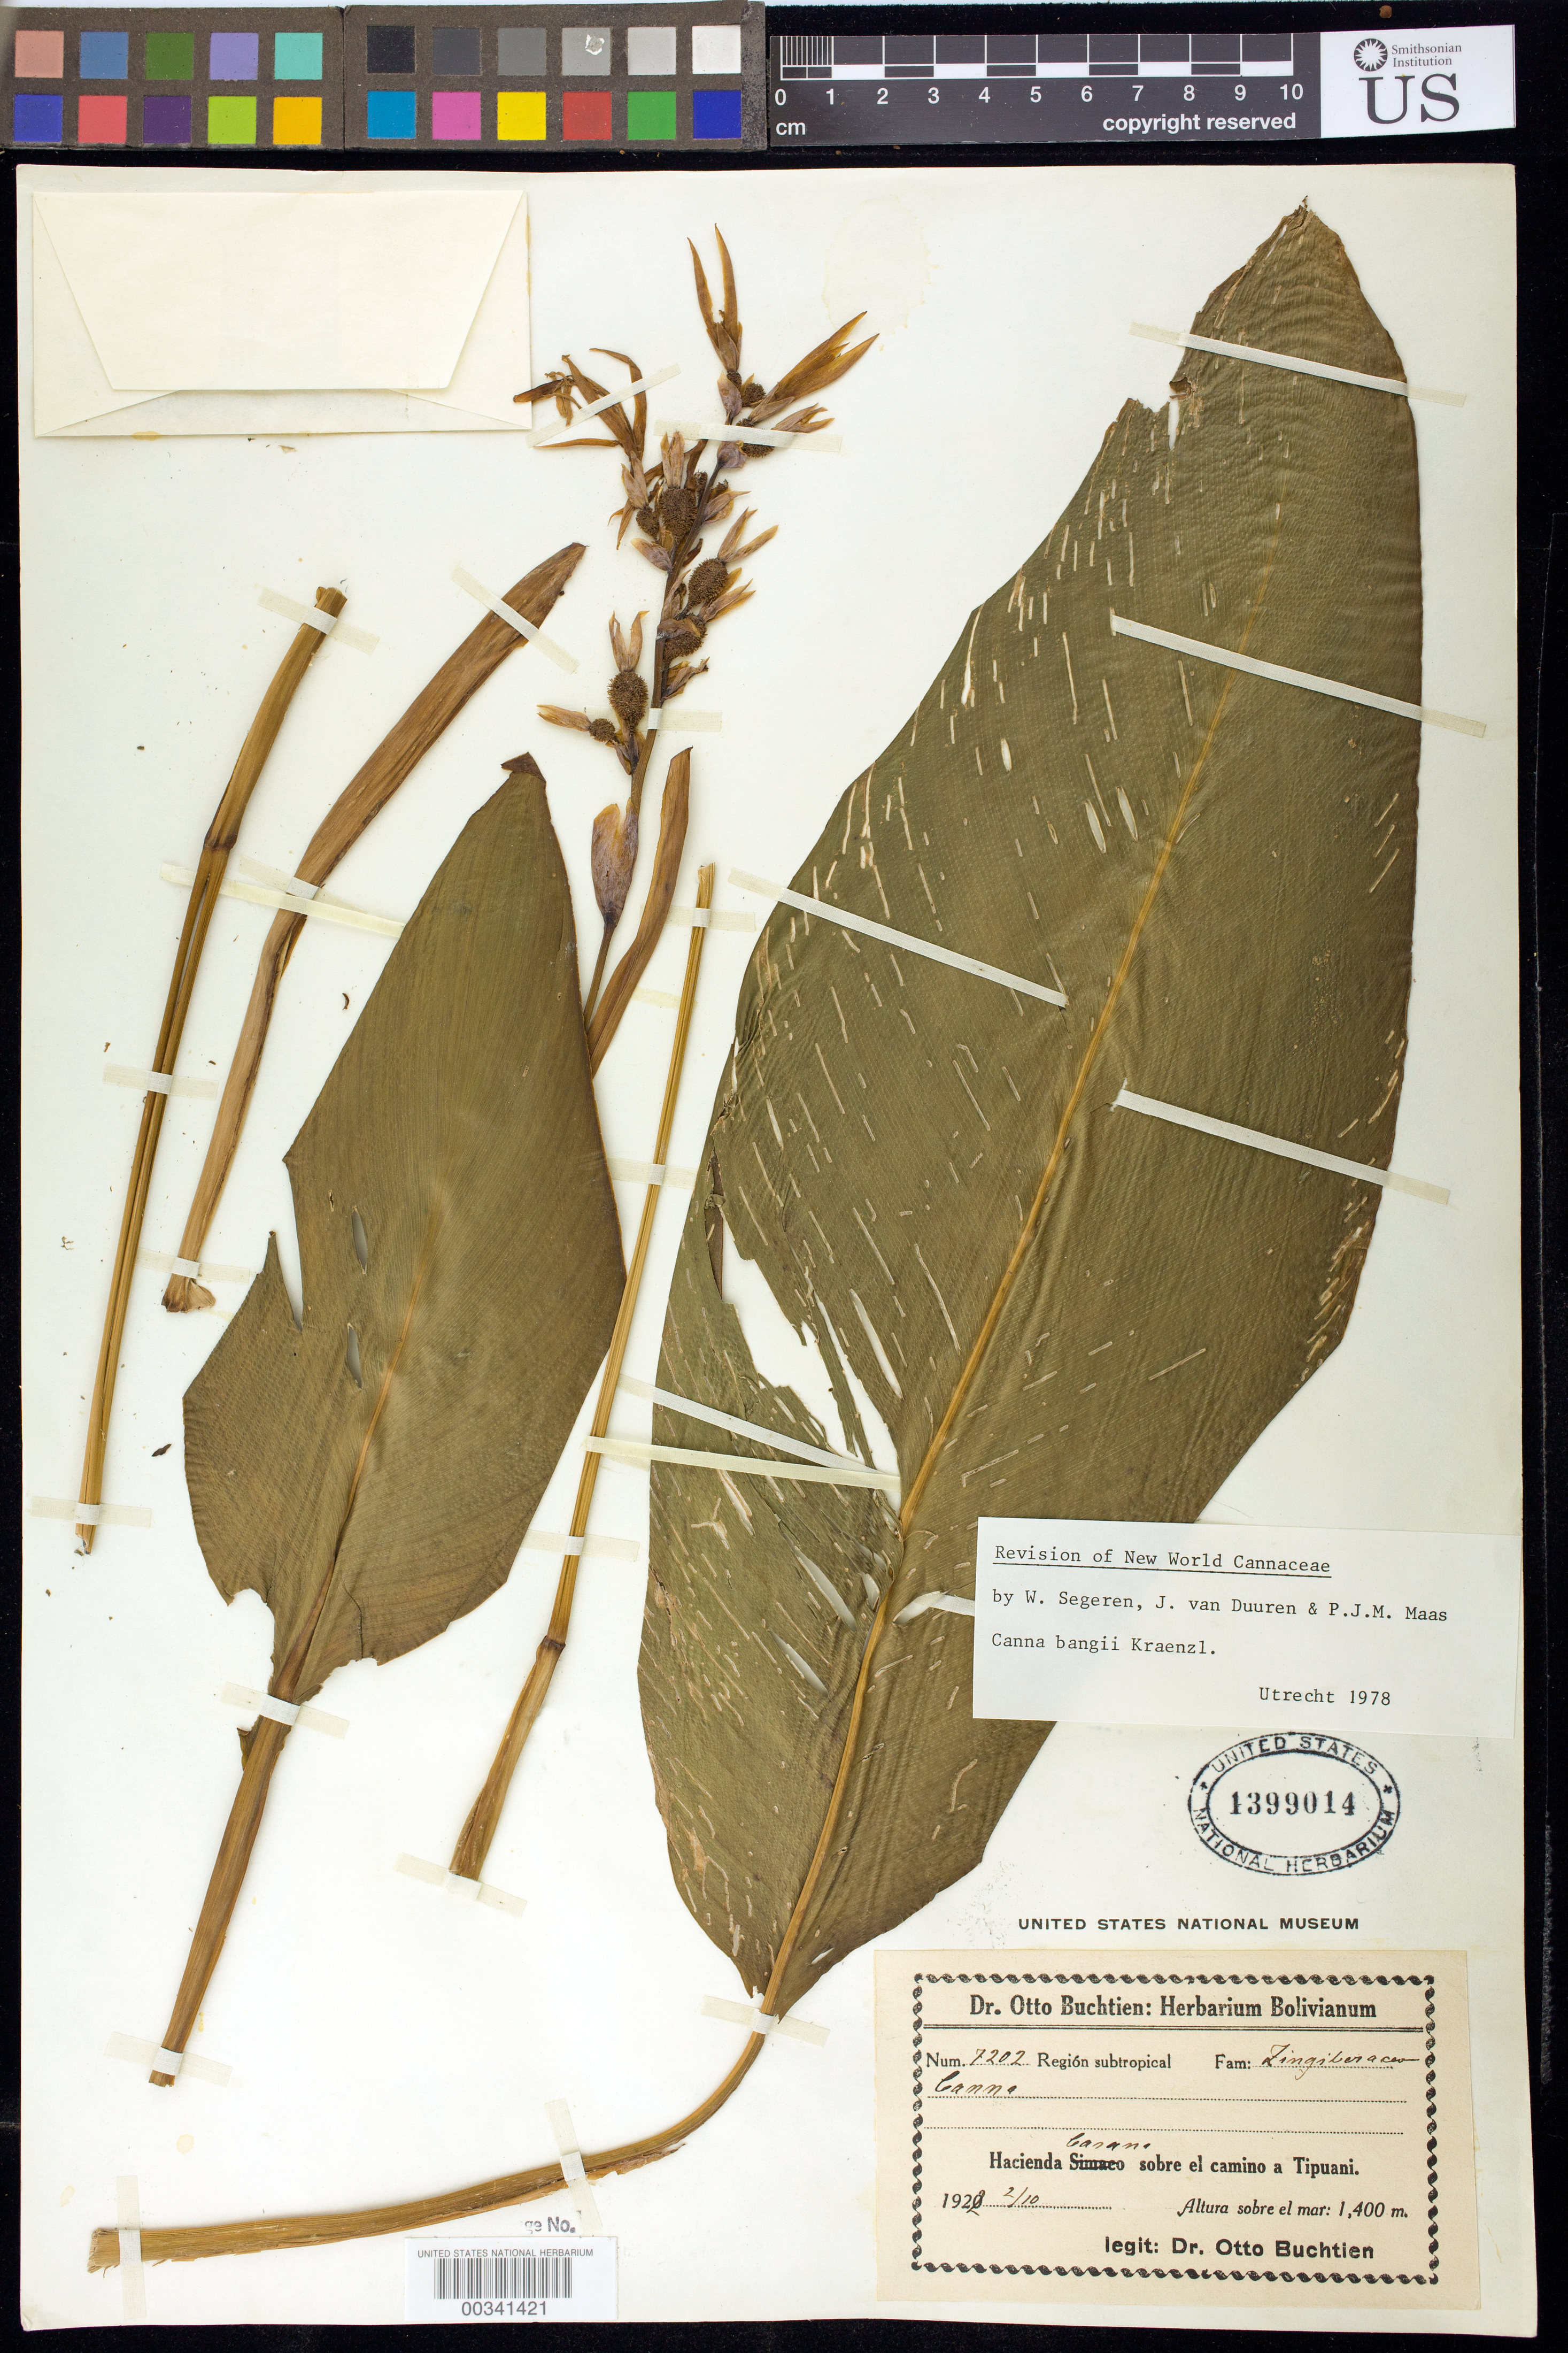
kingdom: Plantae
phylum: Tracheophyta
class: Liliopsida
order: Zingiberales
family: Cannaceae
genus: Canna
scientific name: Canna bangii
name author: Kraenzl. in Engl.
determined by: Segeren, W.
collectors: O. Buchtien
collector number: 7202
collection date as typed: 02 Oct 1922 or 10 Feb 1922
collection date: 1922-02-10 or 1922-10-02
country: Bolivia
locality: Hacienda Canana sobre El Camino a Tipuani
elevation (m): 1400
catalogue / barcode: US 1399014